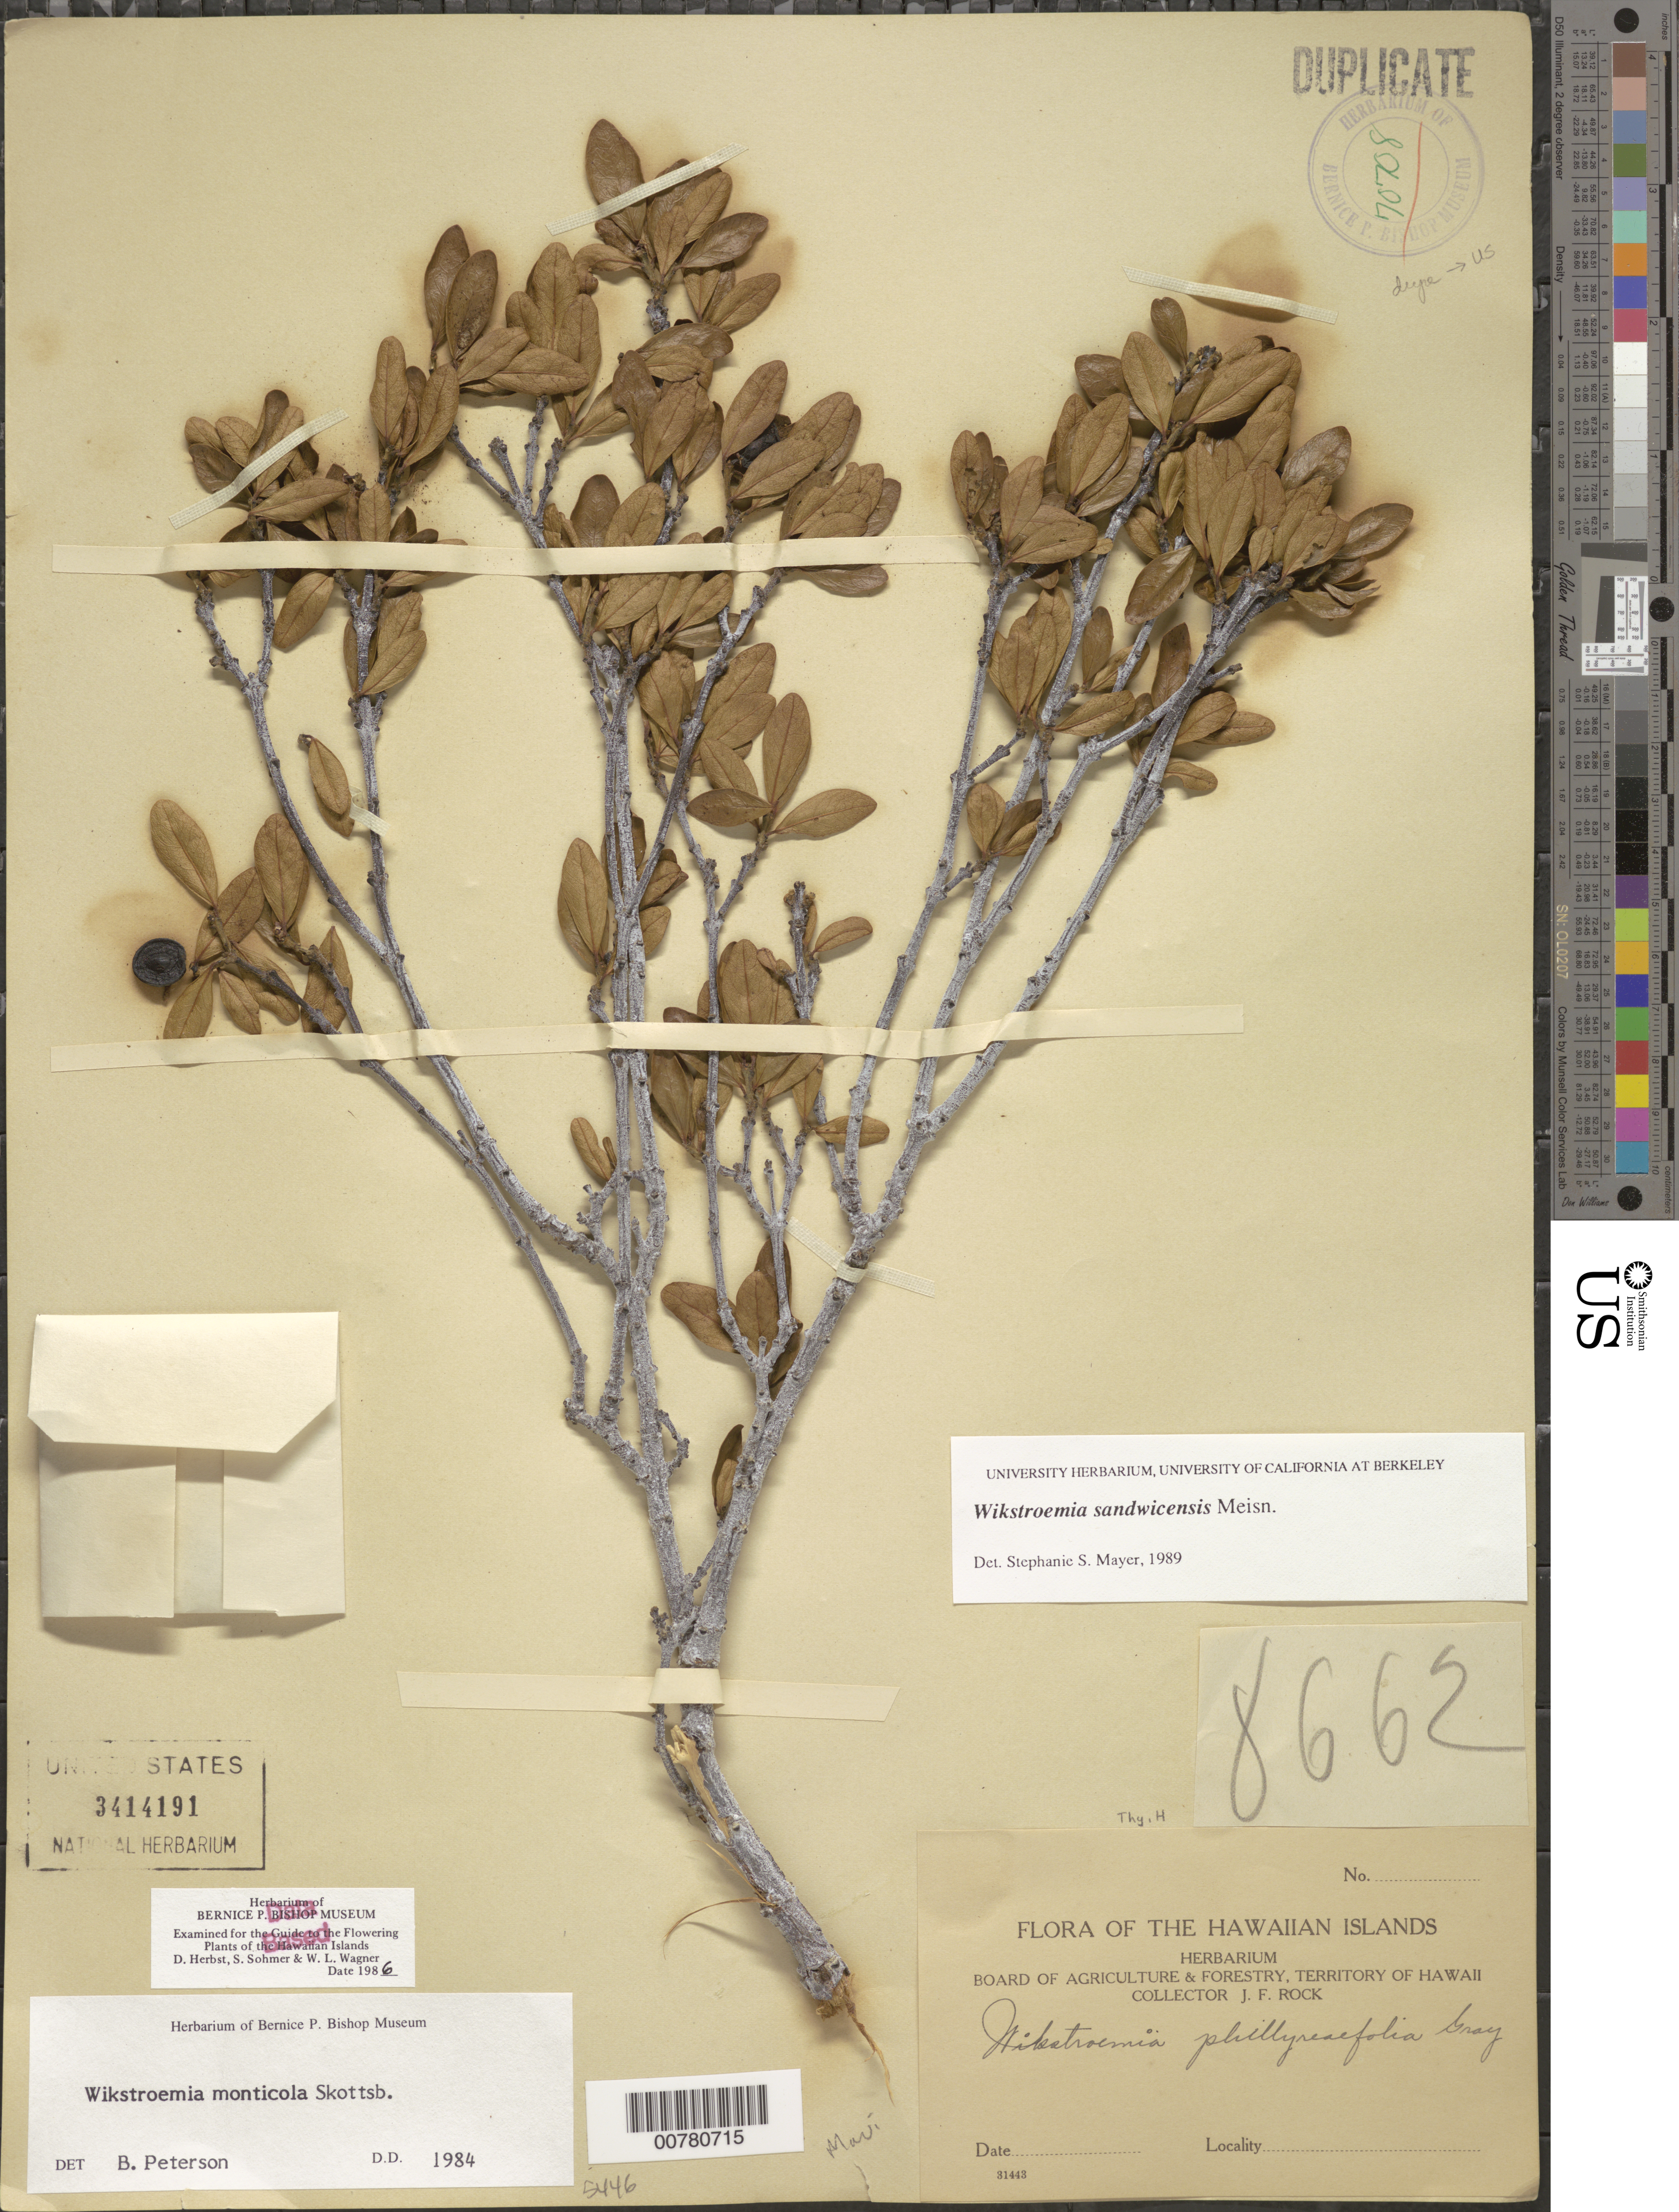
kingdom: Plantae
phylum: Tracheophyta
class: Magnoliopsida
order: Malvales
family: Thymelaeaceae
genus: Wikstroemia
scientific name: Wikstroemia sandwicensis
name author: Meisn.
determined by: Mayer, S. S.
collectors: J. F. Rock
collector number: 8662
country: United States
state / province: Hawaii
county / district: Hawaii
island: Hawaii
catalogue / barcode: US 3414191